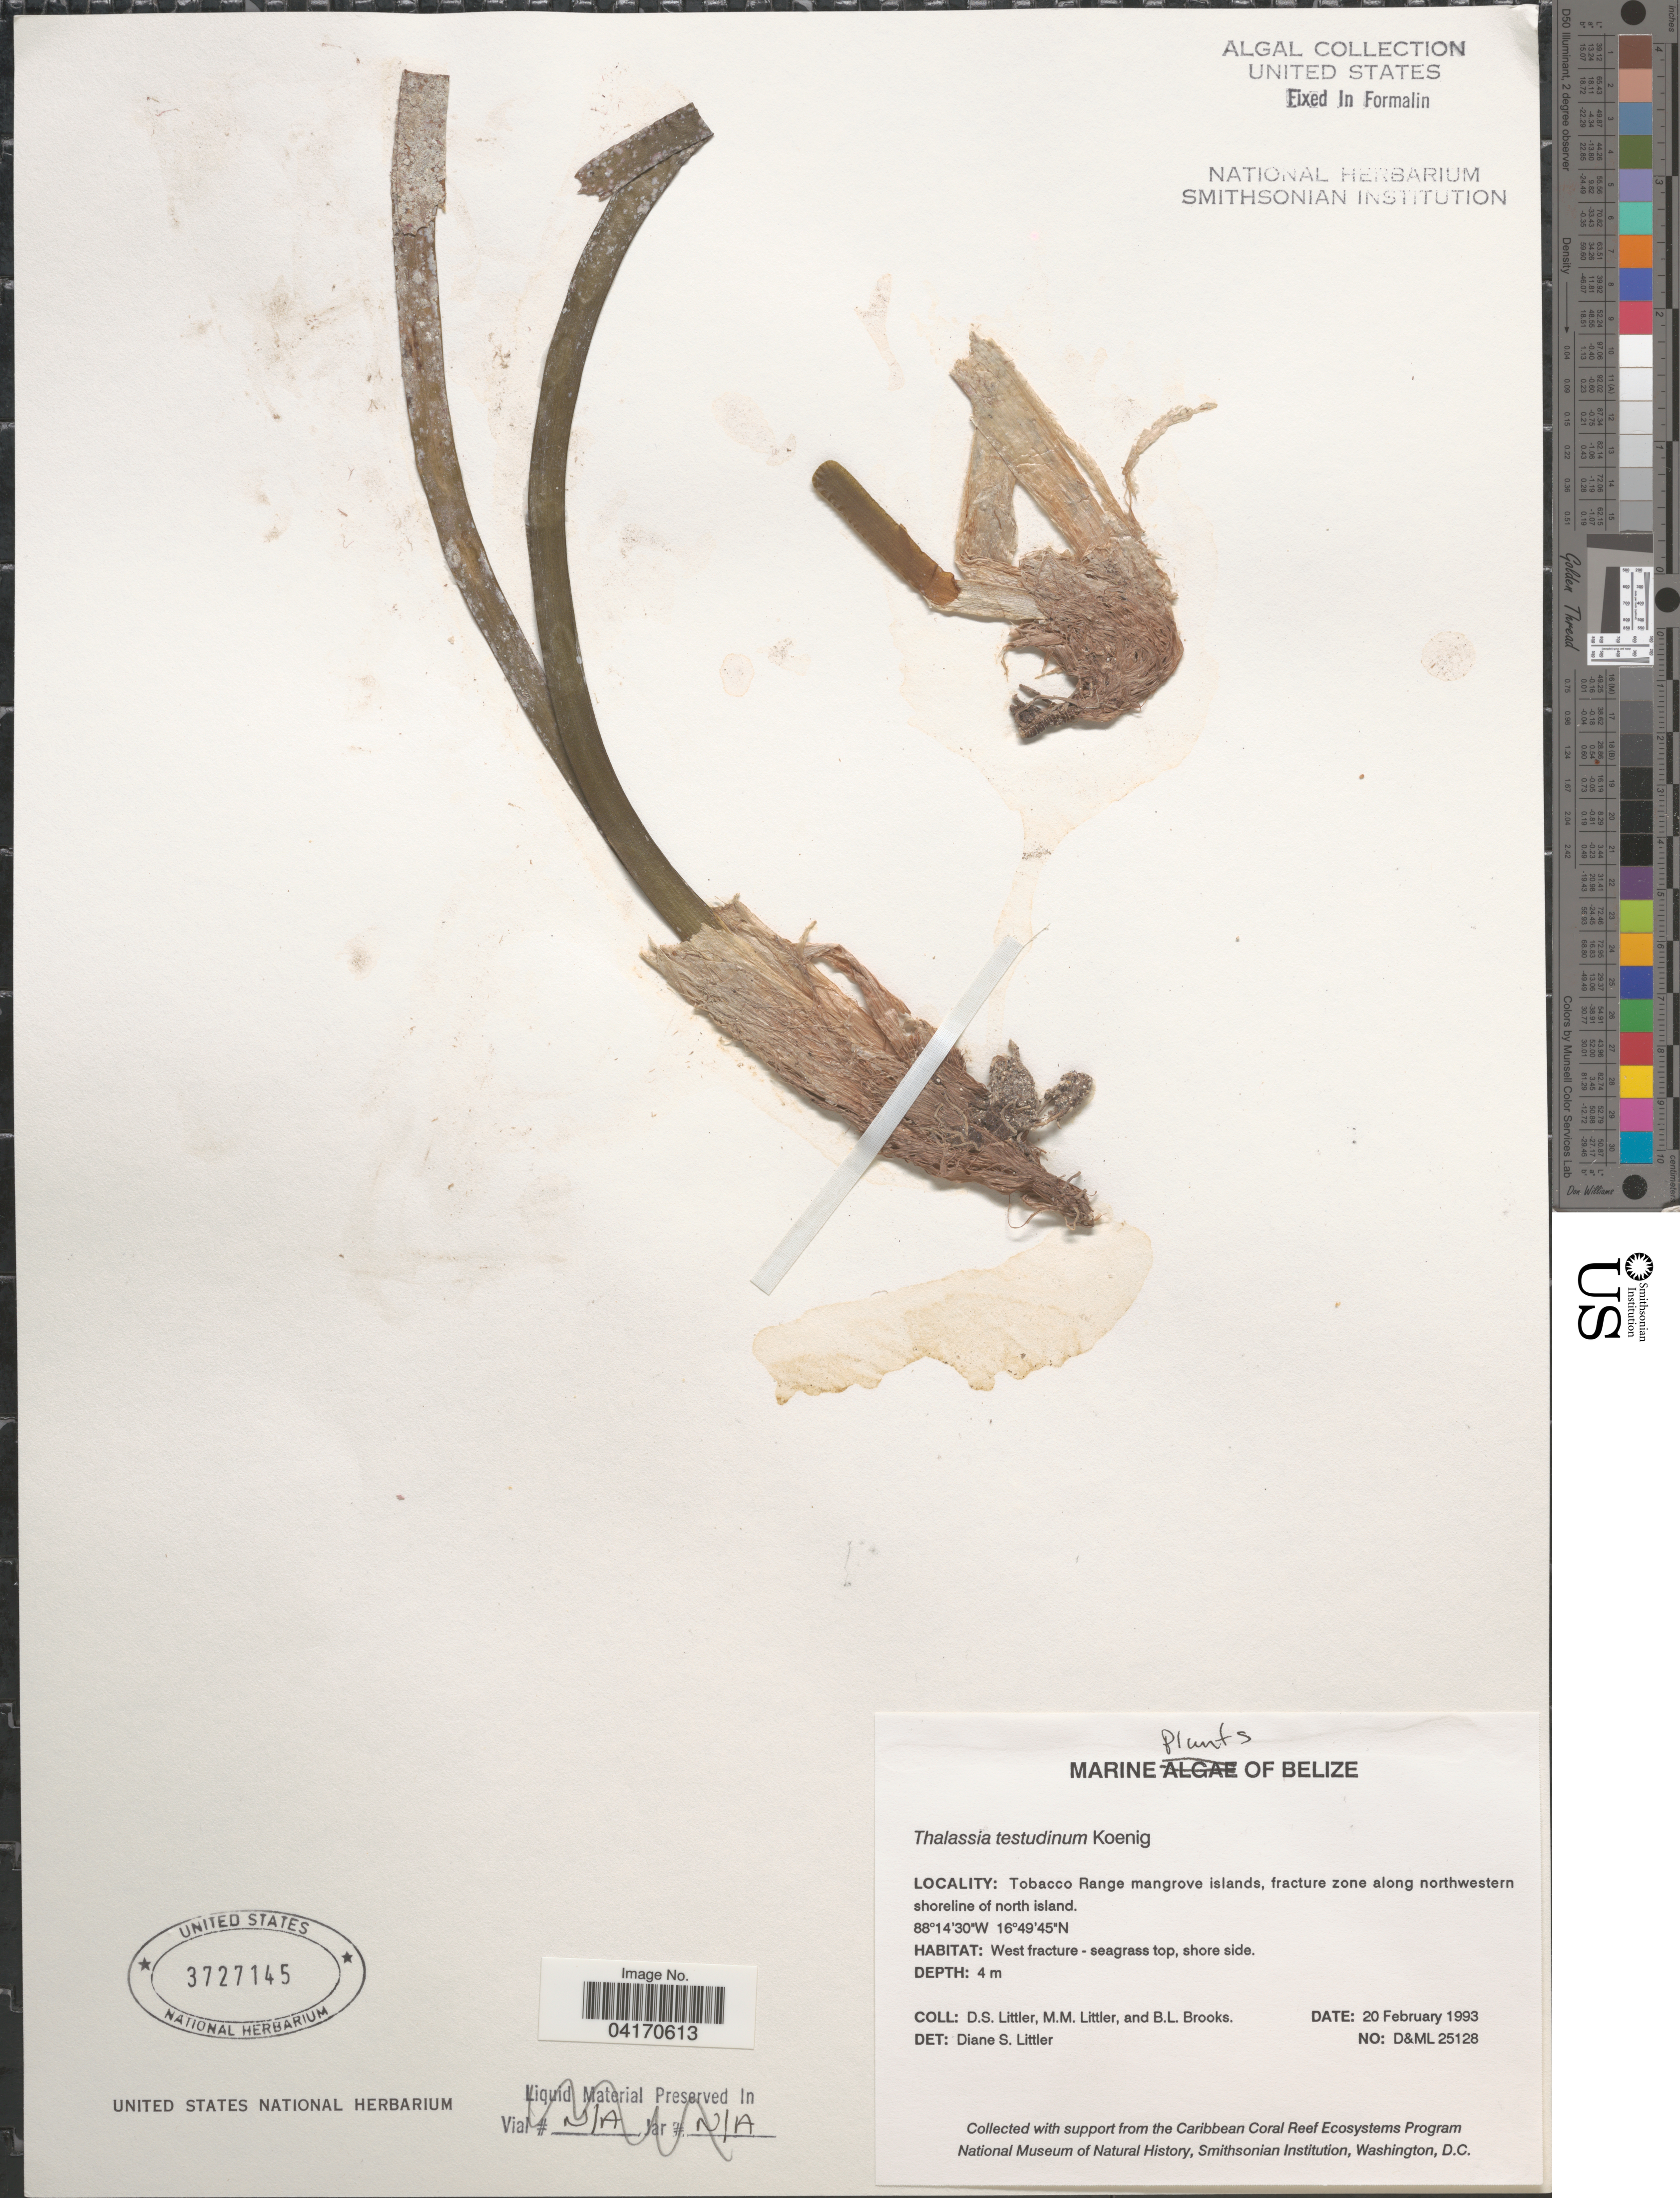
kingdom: Plantae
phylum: Tracheophyta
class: Liliopsida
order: Alismatales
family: Hydrocharitaceae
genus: Thalassia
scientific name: Thalassia testudinum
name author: Banks & Sol. ex K.D. Koenig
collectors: D. S. Littler & B. Brooks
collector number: D&ML 25128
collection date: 1993-02-20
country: Belize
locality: Tobacco Range mangrove islands, fracture zone along northwestern shoreline of north island.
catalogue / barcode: US 3727145